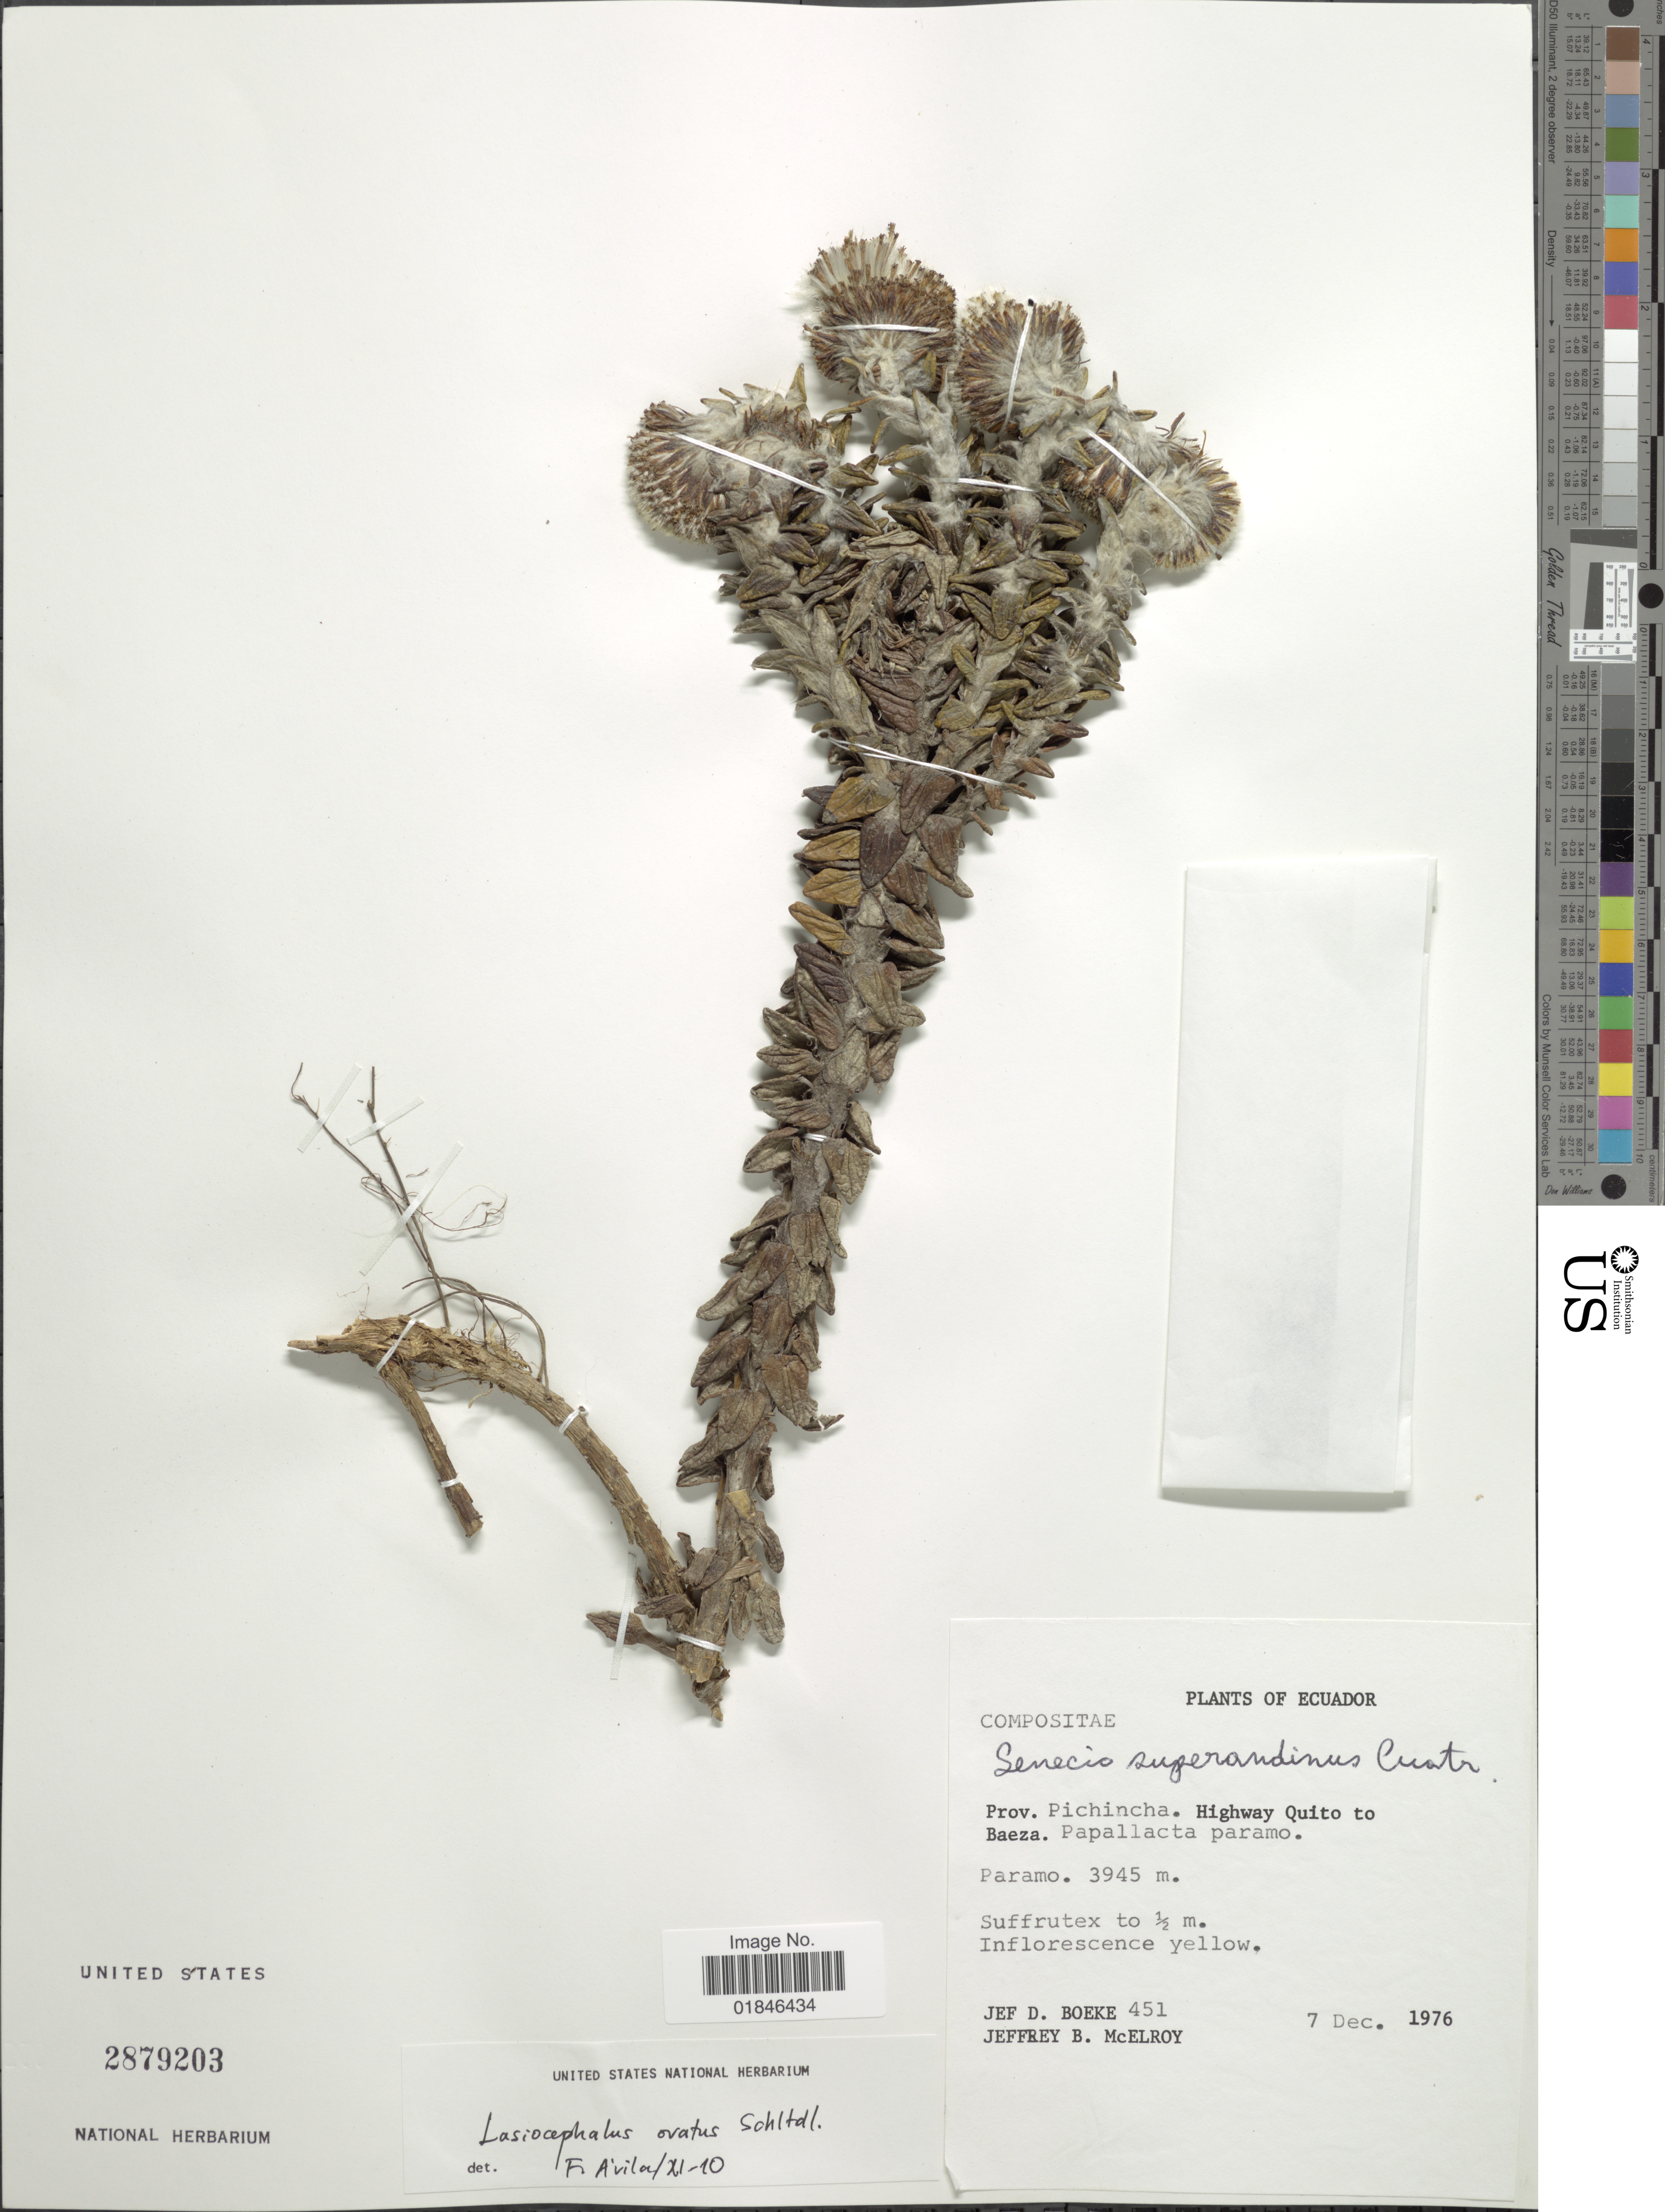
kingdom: Plantae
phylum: Tracheophyta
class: Magnoliopsida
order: Asterales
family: Asteraceae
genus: Senecio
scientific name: Senecio superandinus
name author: Cuatrec.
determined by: Salomon, Luciana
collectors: J. Boeke & J. B. McElroy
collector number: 451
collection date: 1976-12-07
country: Ecuador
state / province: Pichincha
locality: Prov. Pichincha. Highwat Quito to Baeza, Papallacta Paramo.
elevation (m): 3945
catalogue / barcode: US 2879203